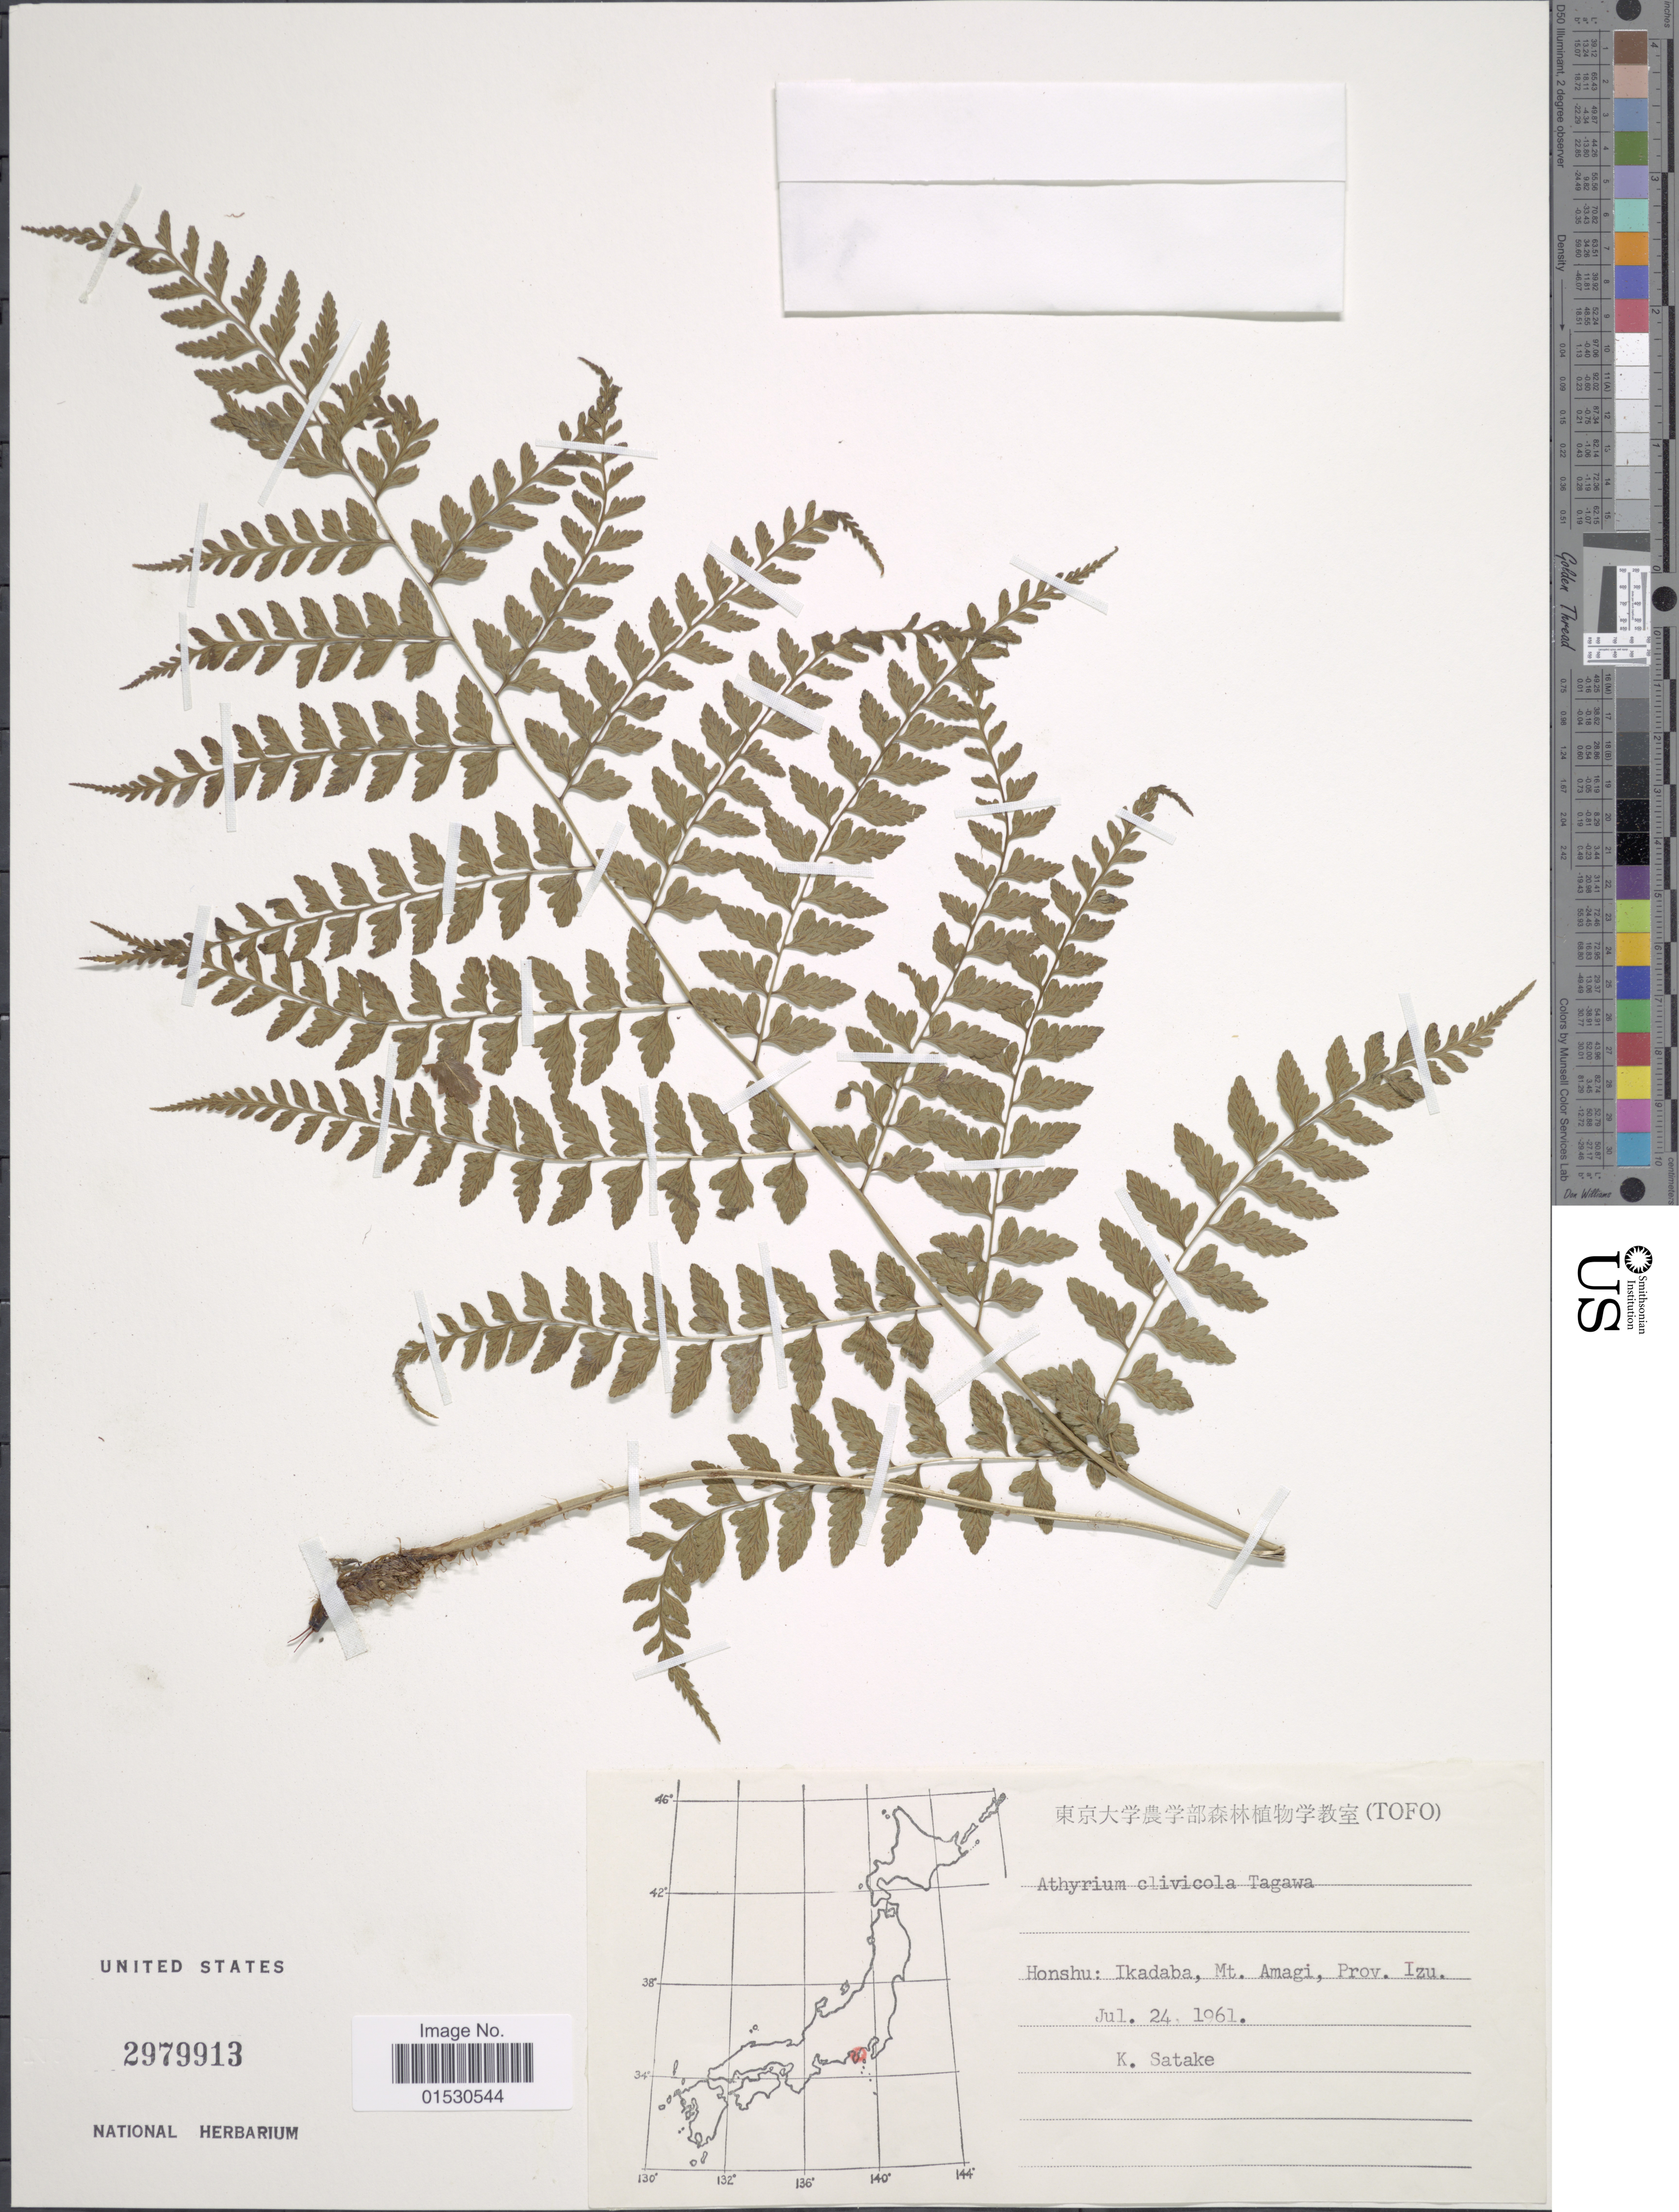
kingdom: Plantae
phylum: Tracheophyta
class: Polypodiopsida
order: Polypodiales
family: Athyriaceae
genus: Athyrium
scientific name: Athyrium clivicola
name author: Tagawa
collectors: K. Satake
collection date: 1961-07-24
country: Japan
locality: Honshu: Ikadaba, Mt. Amagi, Prov. Izu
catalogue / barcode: US 2979913